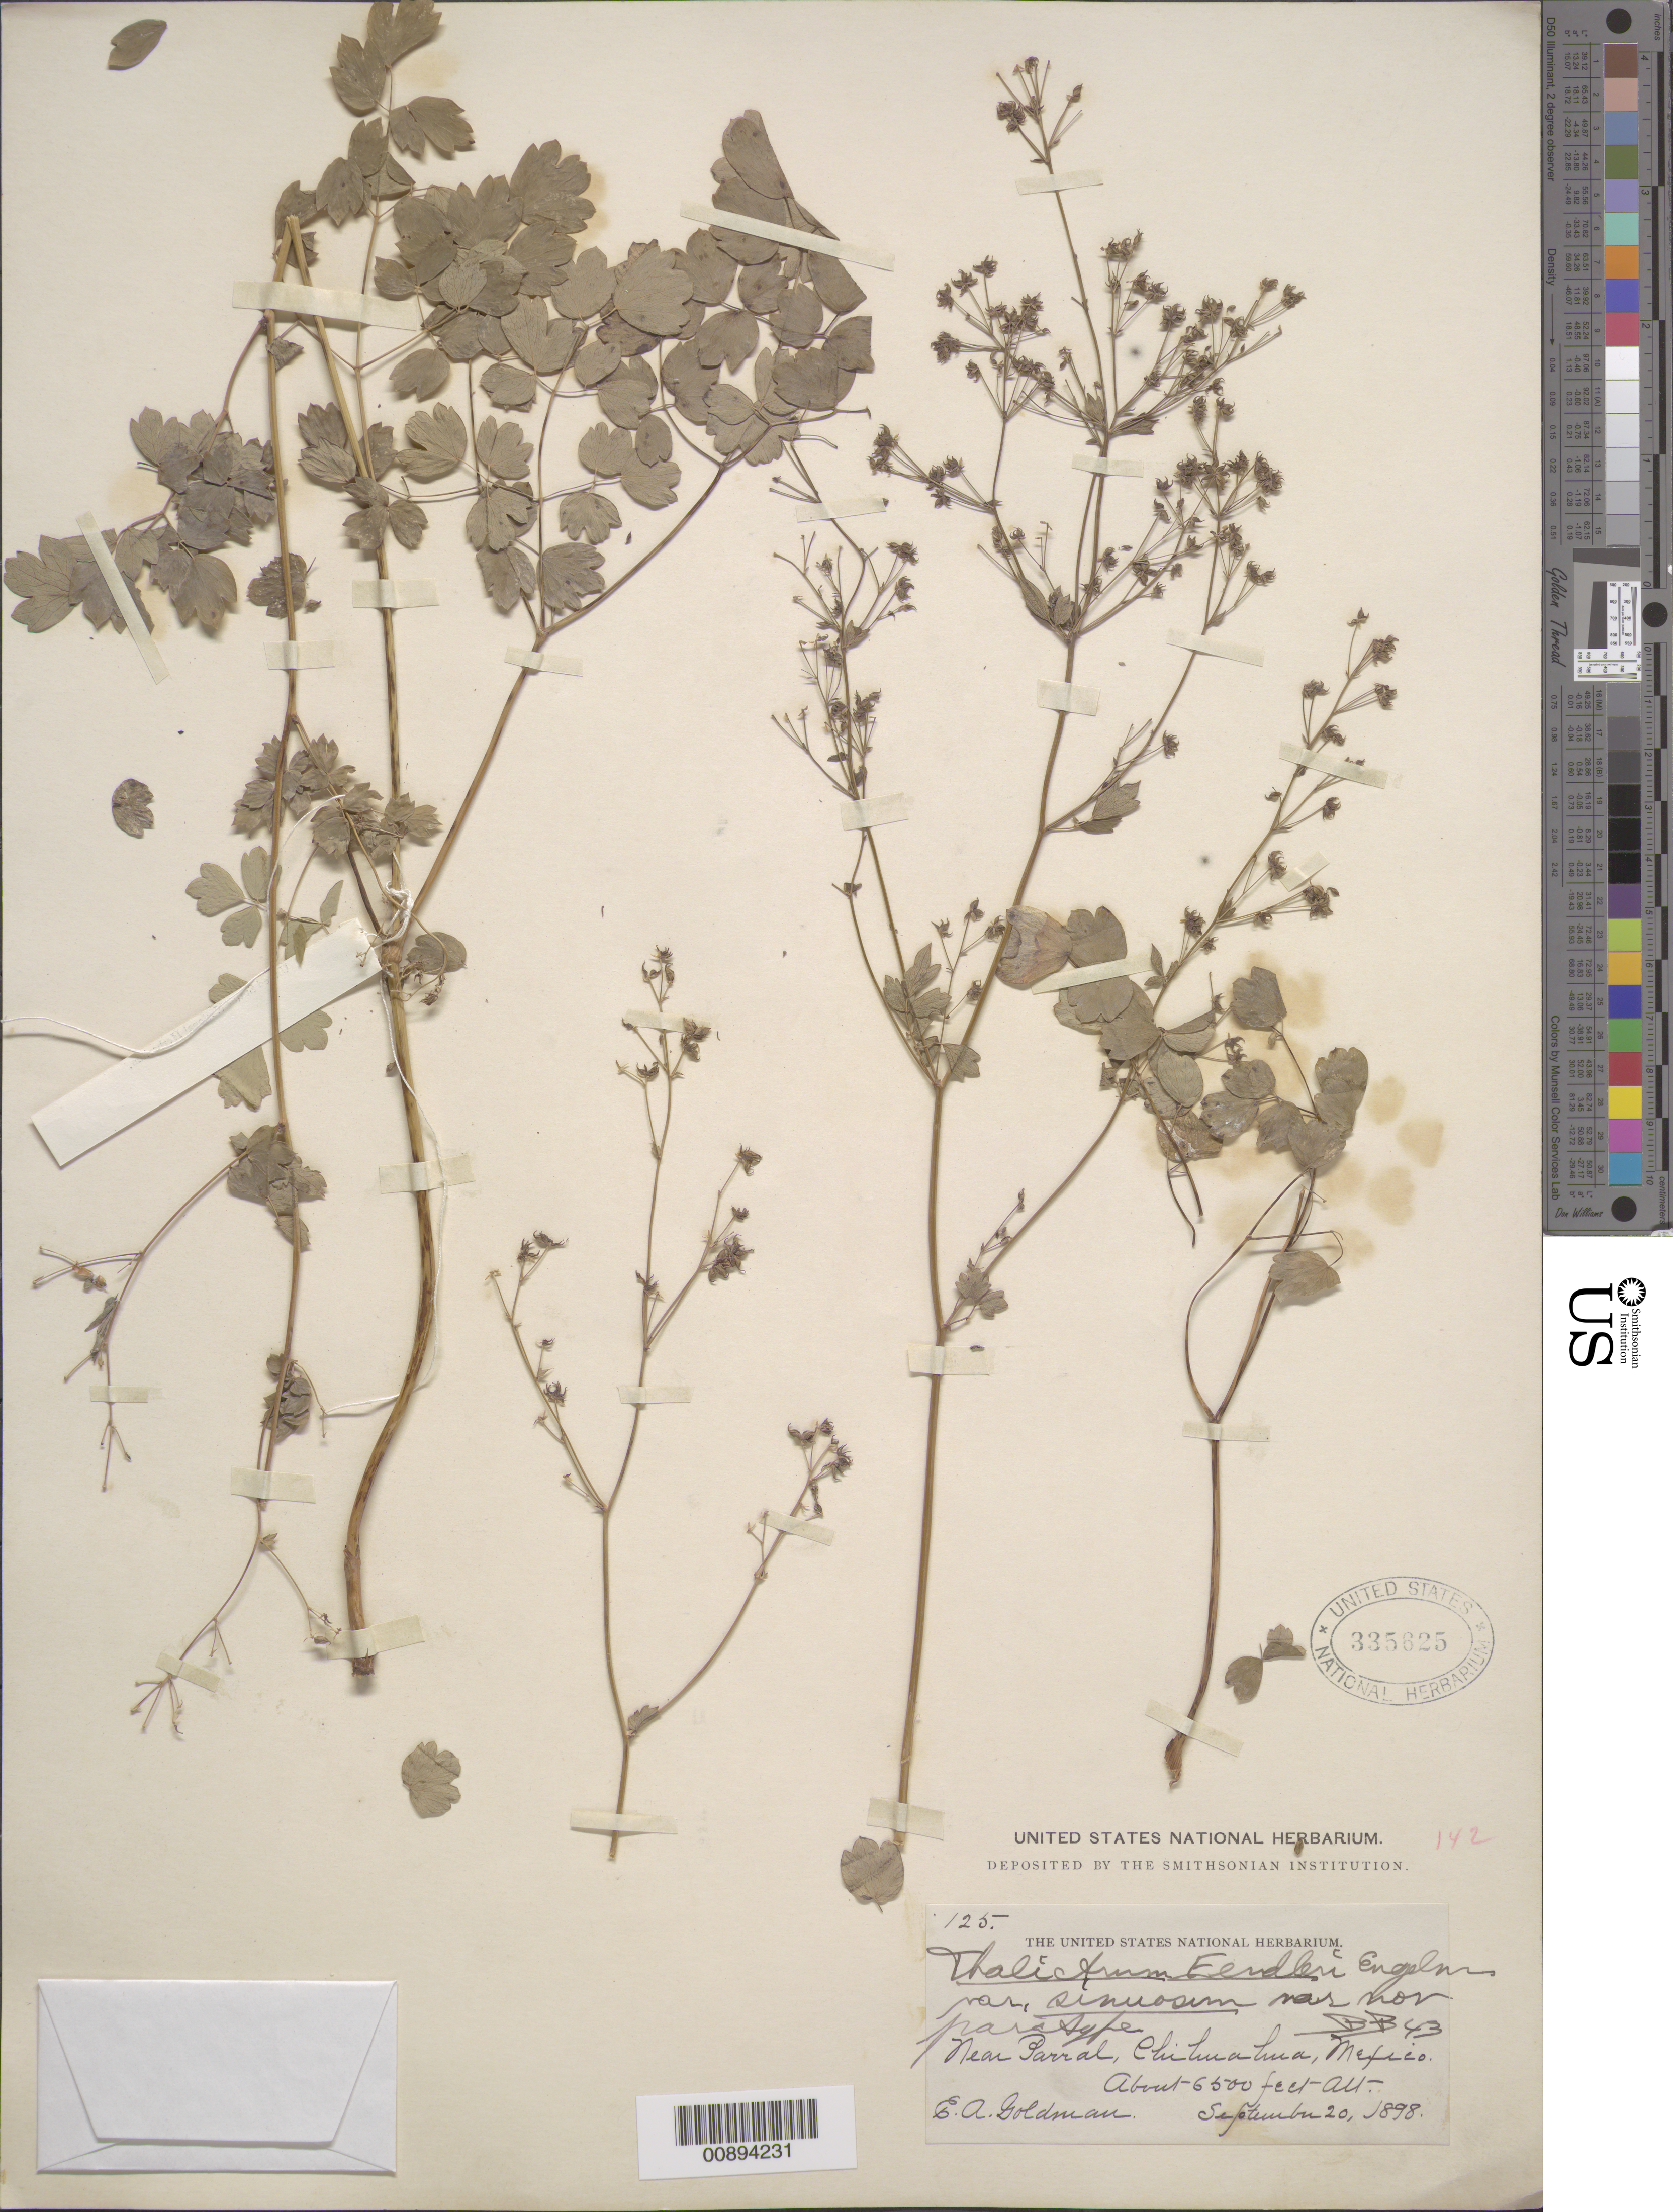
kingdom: Plantae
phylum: Tracheophyta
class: Magnoliopsida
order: Ranunculales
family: Ranunculaceae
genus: Thalictrum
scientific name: Thalictrum fendleri var. sinuosum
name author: B. Boivin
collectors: E. A. Goldman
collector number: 125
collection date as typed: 20 Sep 1898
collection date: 1898-09-20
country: Mexico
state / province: Chihuahua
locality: Near Parral, Chihuahua.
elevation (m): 1981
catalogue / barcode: US 335625